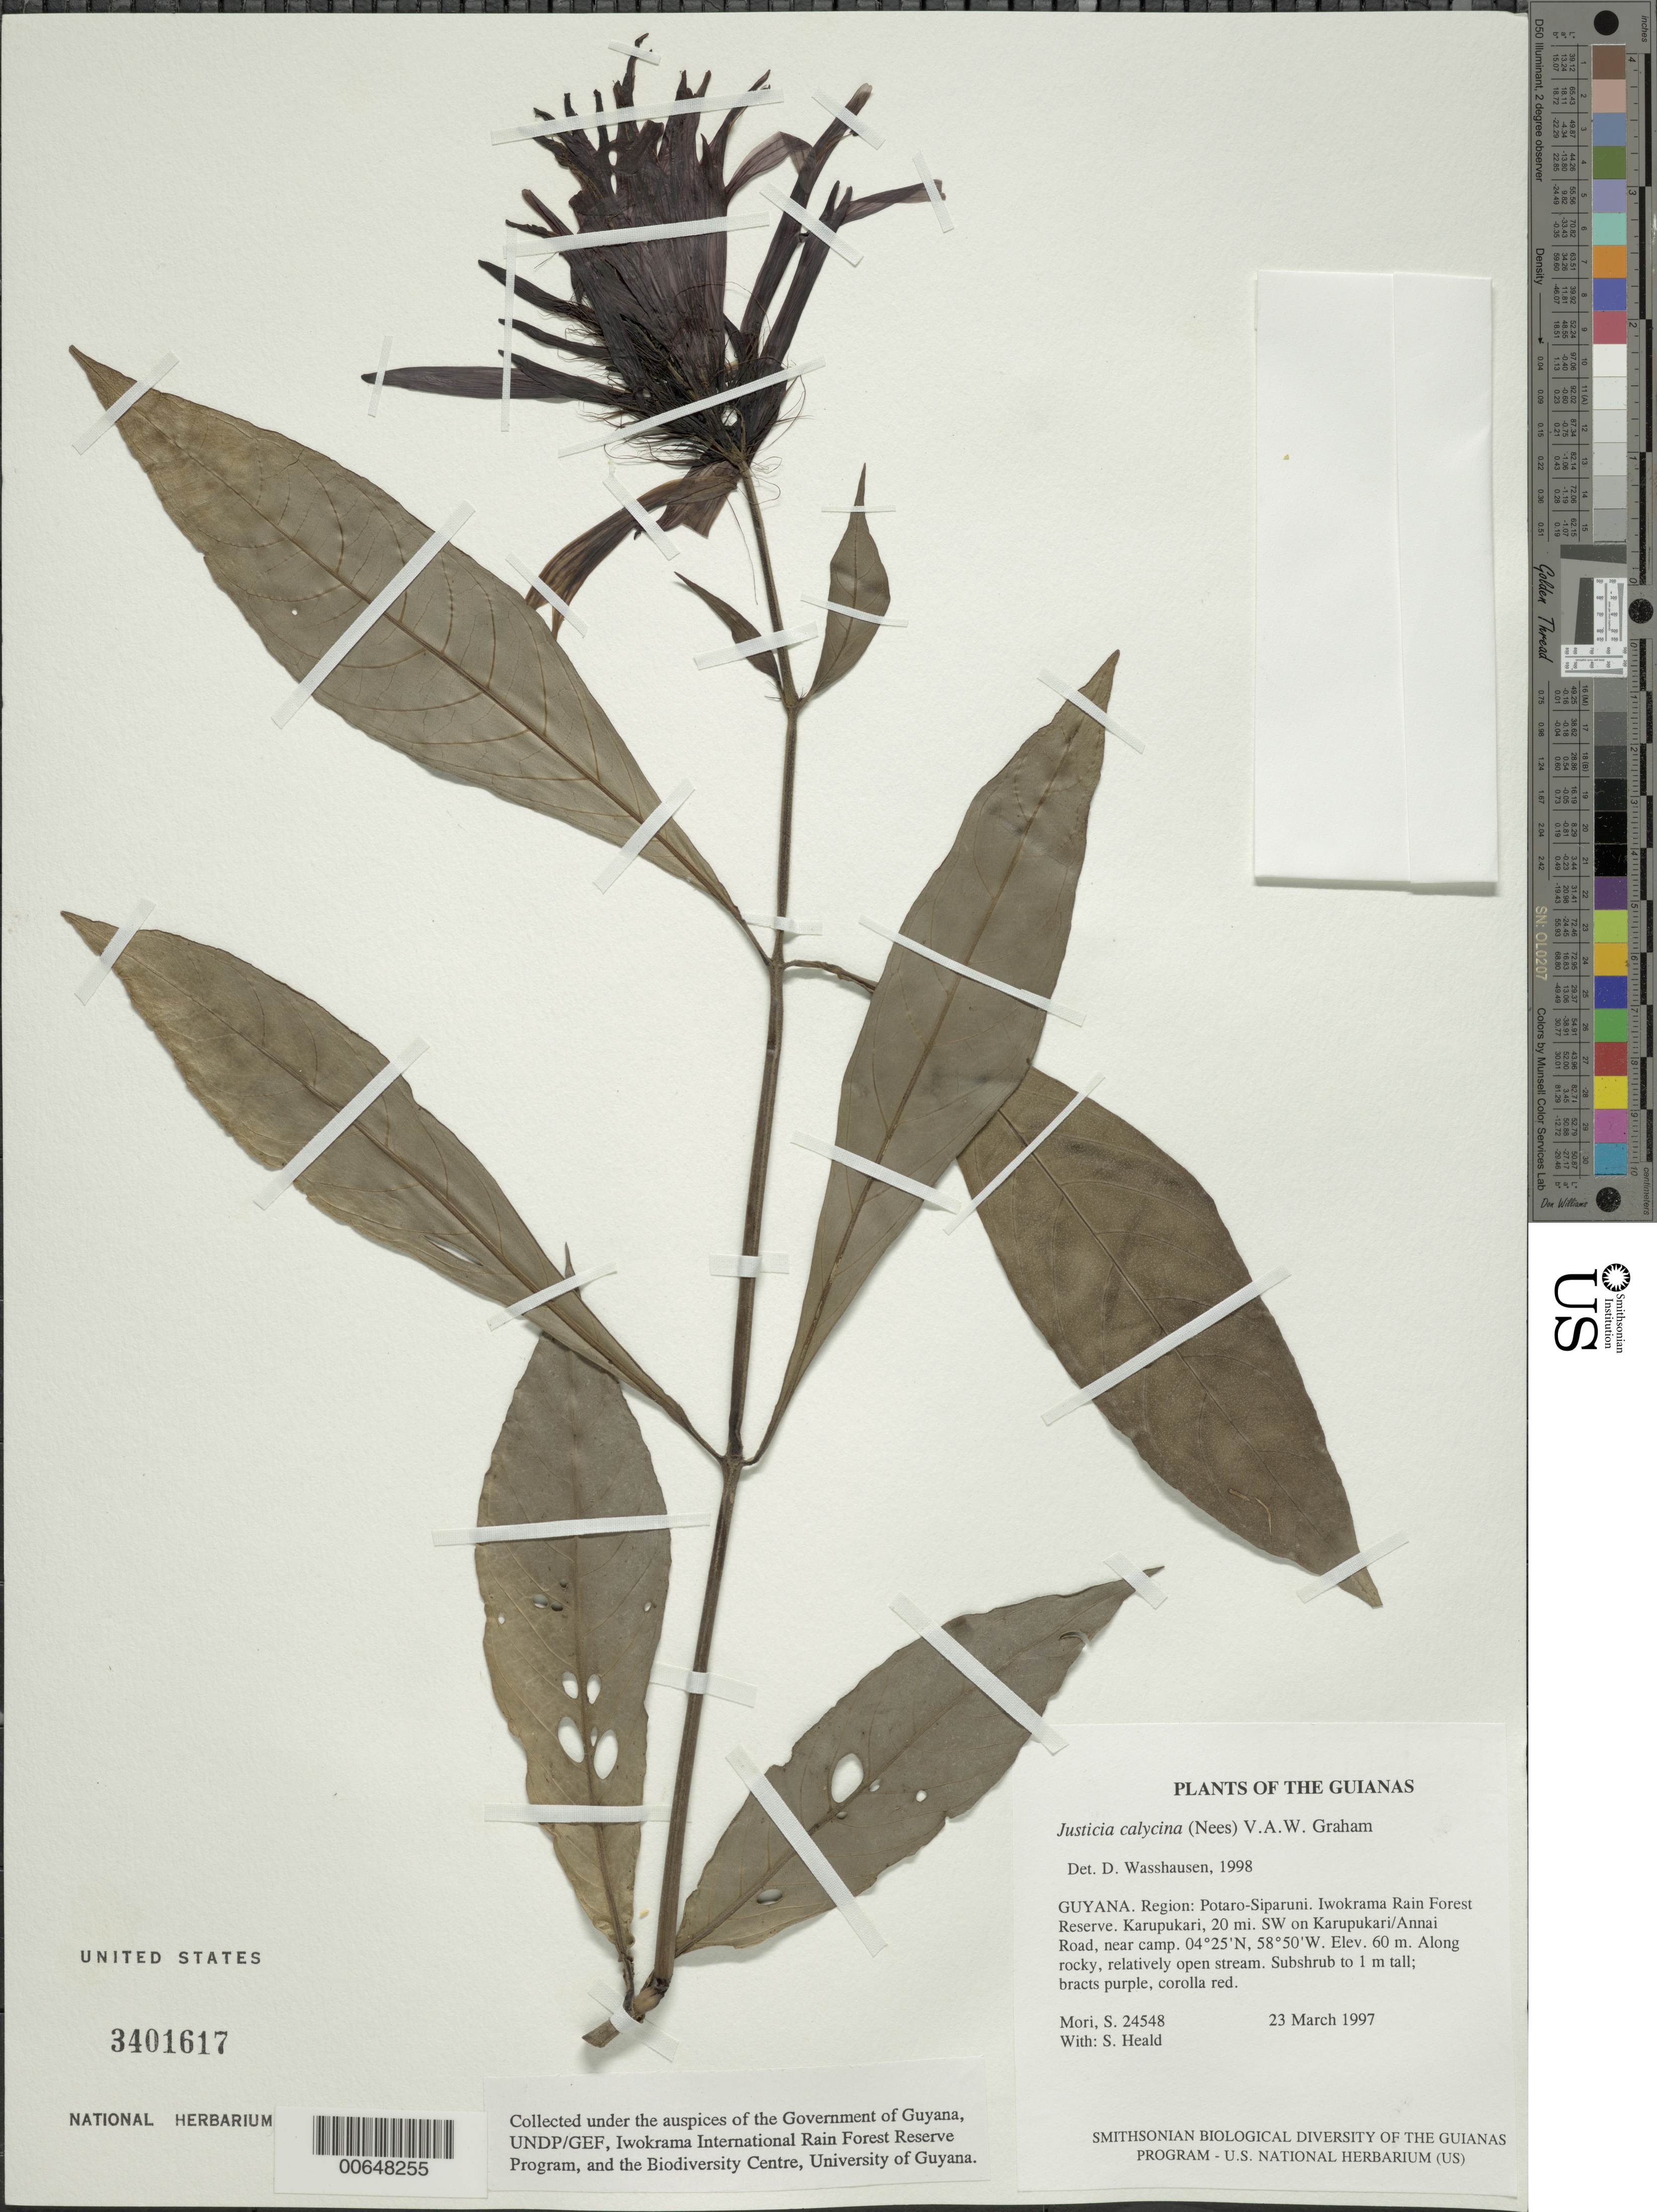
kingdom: Plantae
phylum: Tracheophyta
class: Magnoliopsida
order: Lamiales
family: Acanthaceae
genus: Justicia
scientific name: Justicia calycina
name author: (Nees) V.A.W. Graham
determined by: Wasshausen, Dieter C., (BOT), Smithsonian Institution - National Museum of Natural History (UNITED STATES)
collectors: S. Mori & S. Heald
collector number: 24548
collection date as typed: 23 March 1997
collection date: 1997-03-23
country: Guyana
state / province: Potaro-Siparuni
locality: Iwokrama Rain Forest Reserve. Karupukari, 20 mi. SW on Karupukari/Annai Road, near camp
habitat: Along rocky, relatively open stream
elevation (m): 60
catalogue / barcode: US 3401617